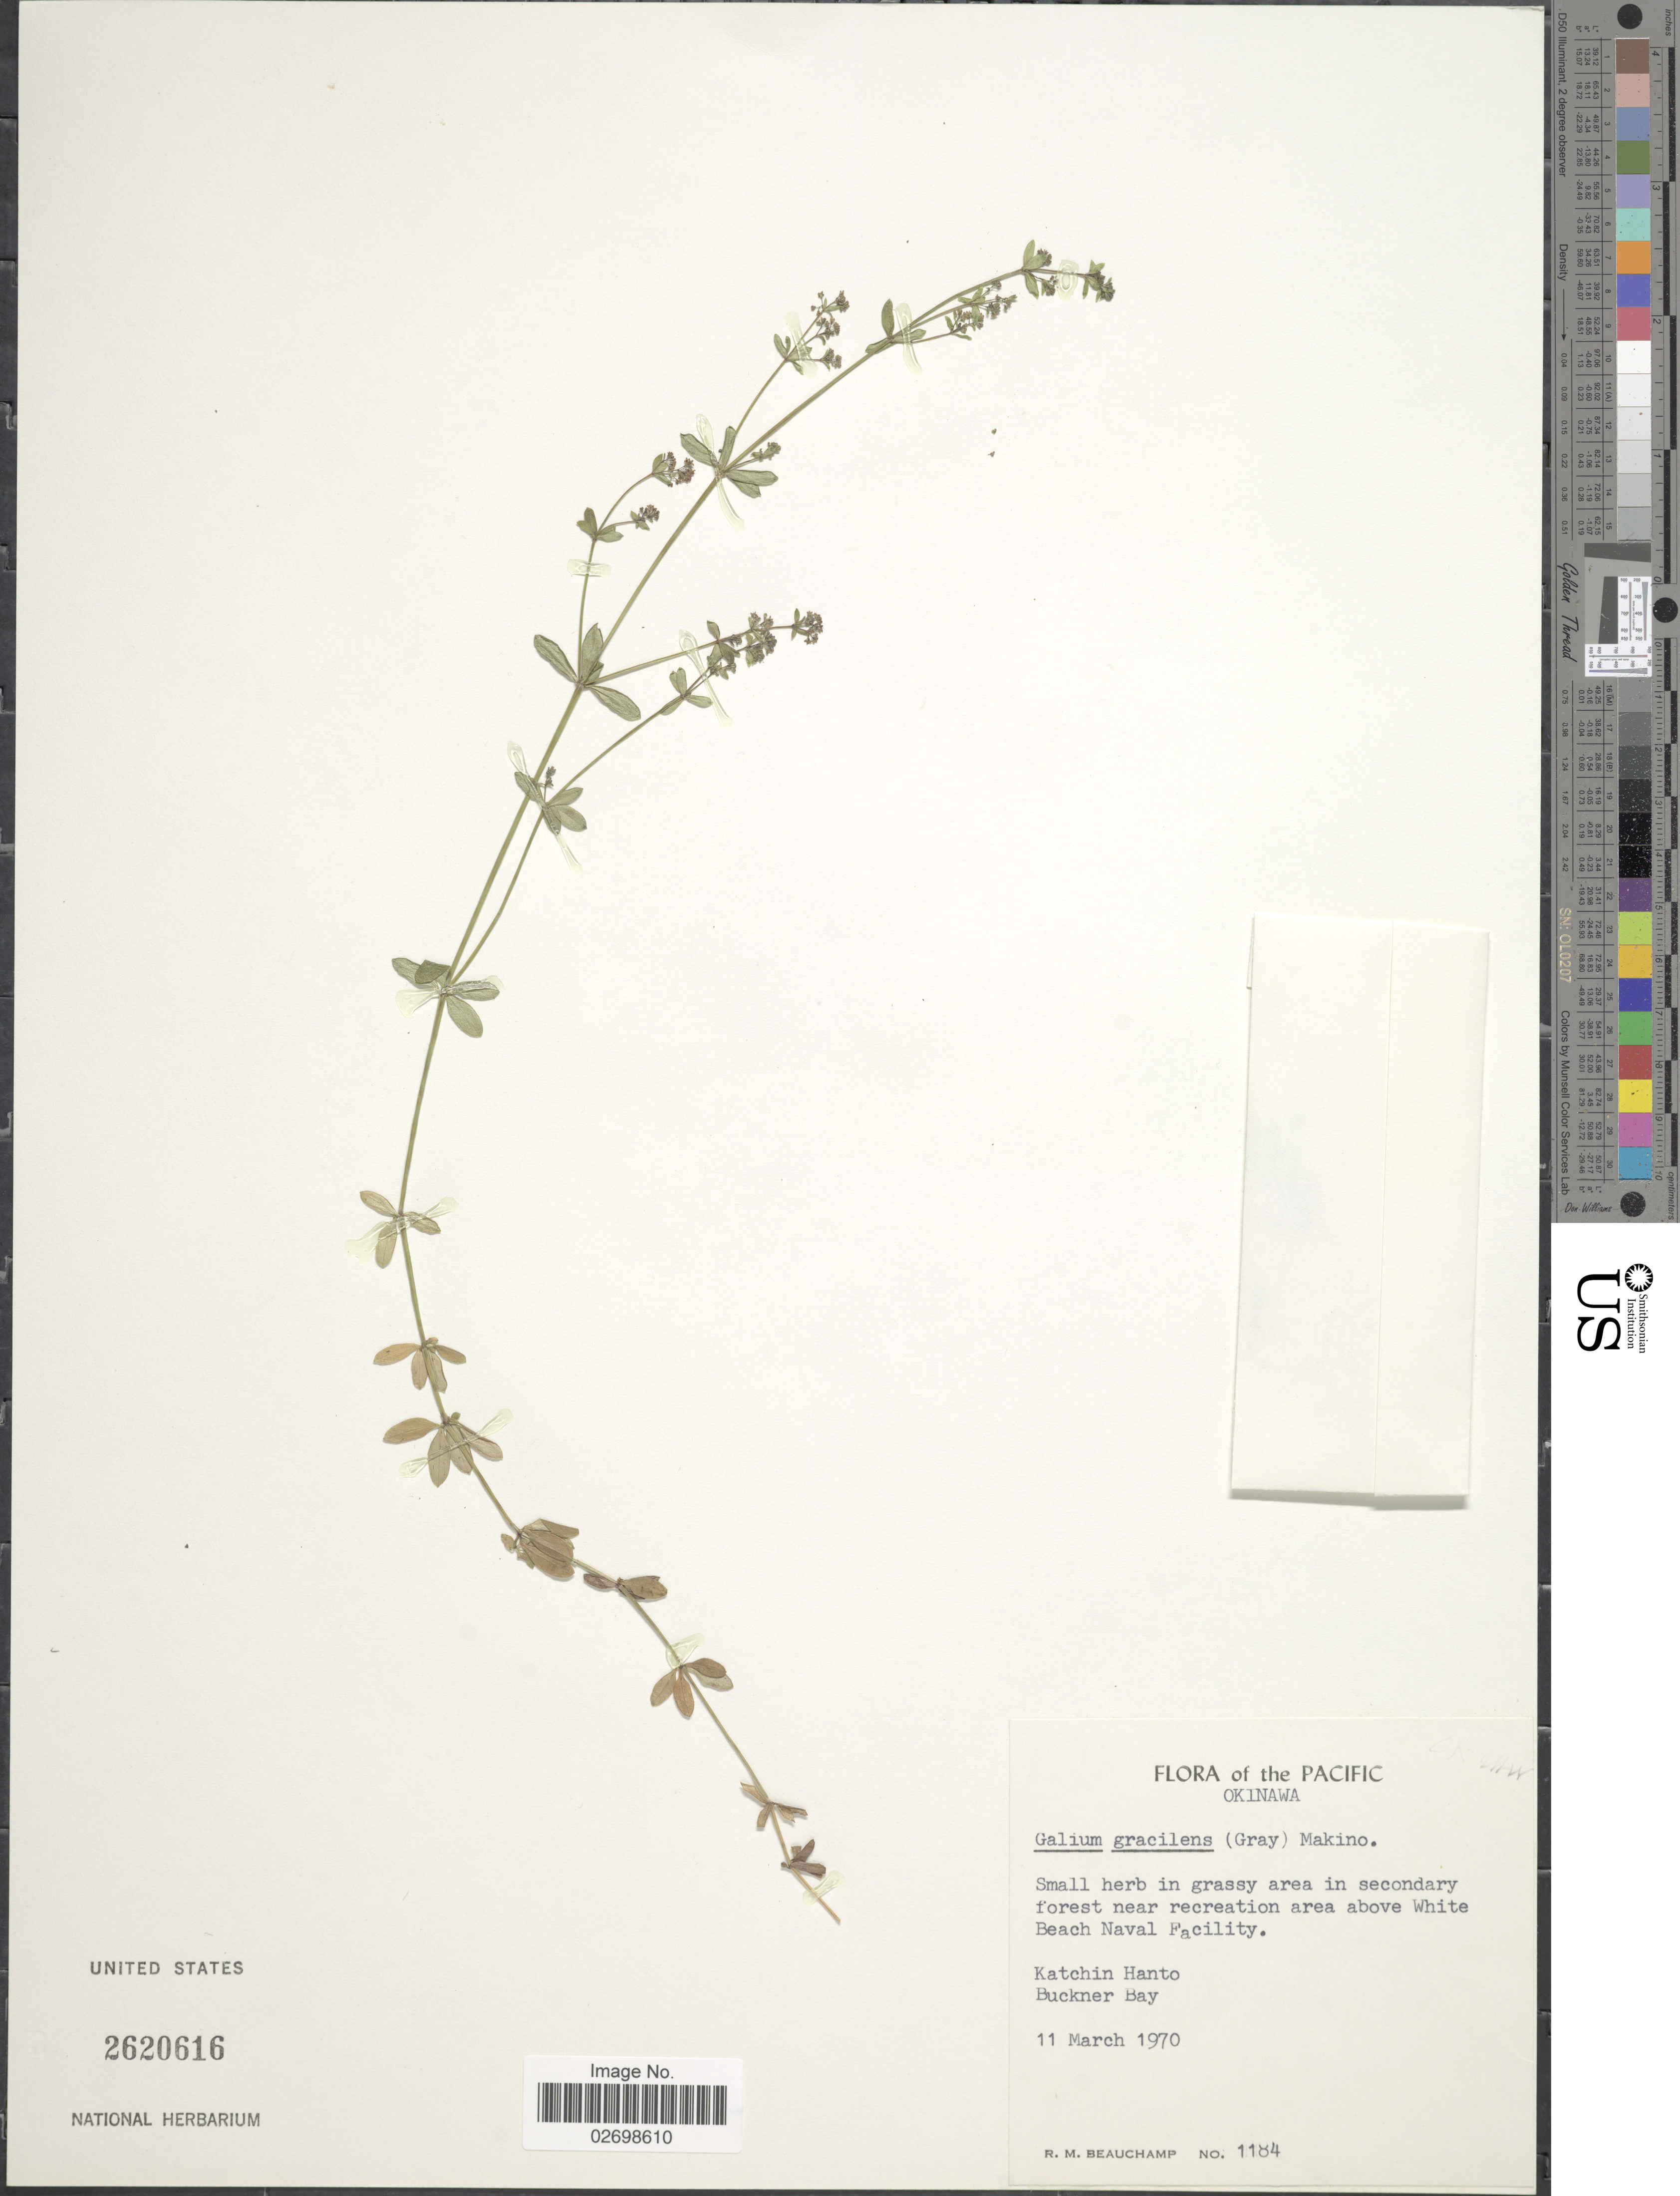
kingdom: Plantae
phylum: Tracheophyta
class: Magnoliopsida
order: Gentianales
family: Rubiaceae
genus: Galium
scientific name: Galium gracilens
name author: (A. Gray) Makino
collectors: R. Beauchamp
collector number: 1184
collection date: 1970-03-11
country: Japan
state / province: Okinawa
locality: Pacific, in grassy area in secondary forest near recreation area above White Beach Naval Facility, Katchin Hato, Bucker Bay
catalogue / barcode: US 2620616